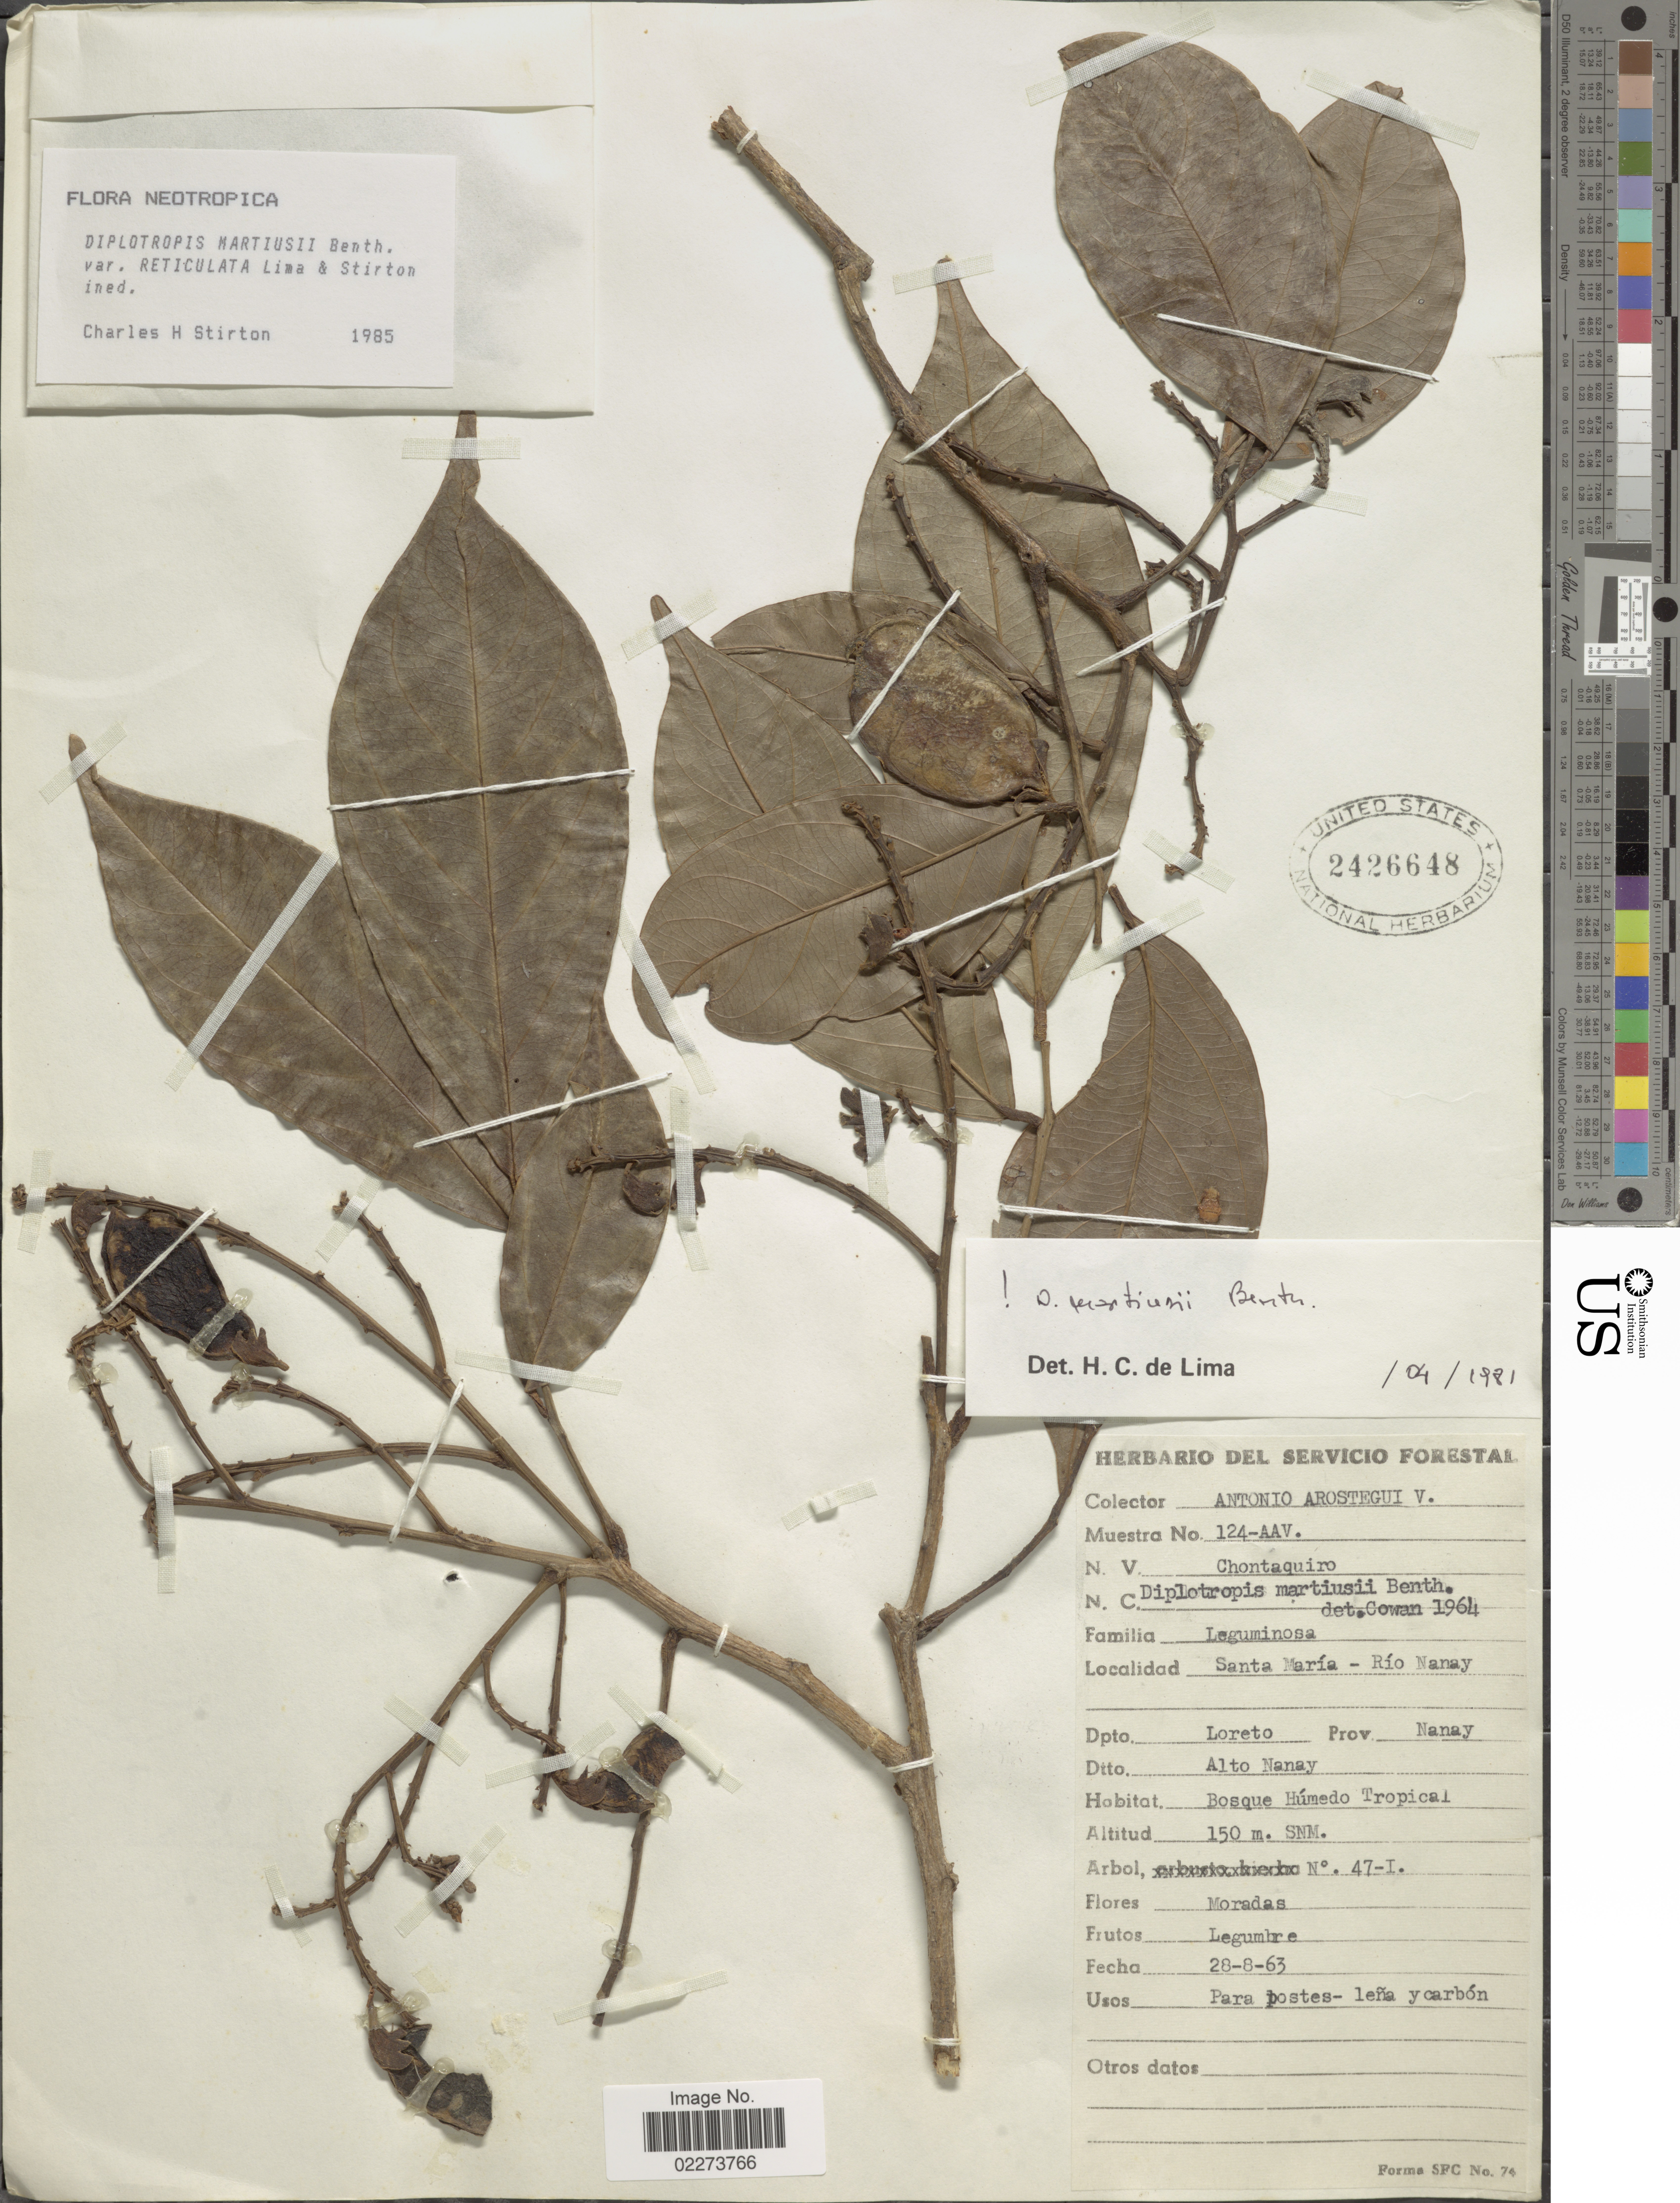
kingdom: Plantae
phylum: Tracheophyta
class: Magnoliopsida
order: Fabales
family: Fabaceae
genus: Diplotropis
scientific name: Diplotropis martiusii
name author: Benth.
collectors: A. Arostegui V.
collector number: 47-I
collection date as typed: Transcribed d/m/y: 28/8/63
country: Peru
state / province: Loreto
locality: Dpto. Loreto, Prov. Nanay, Dtto. Alto Nanay, Santa Maria, Rio Nanay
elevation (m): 150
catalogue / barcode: US 2426648